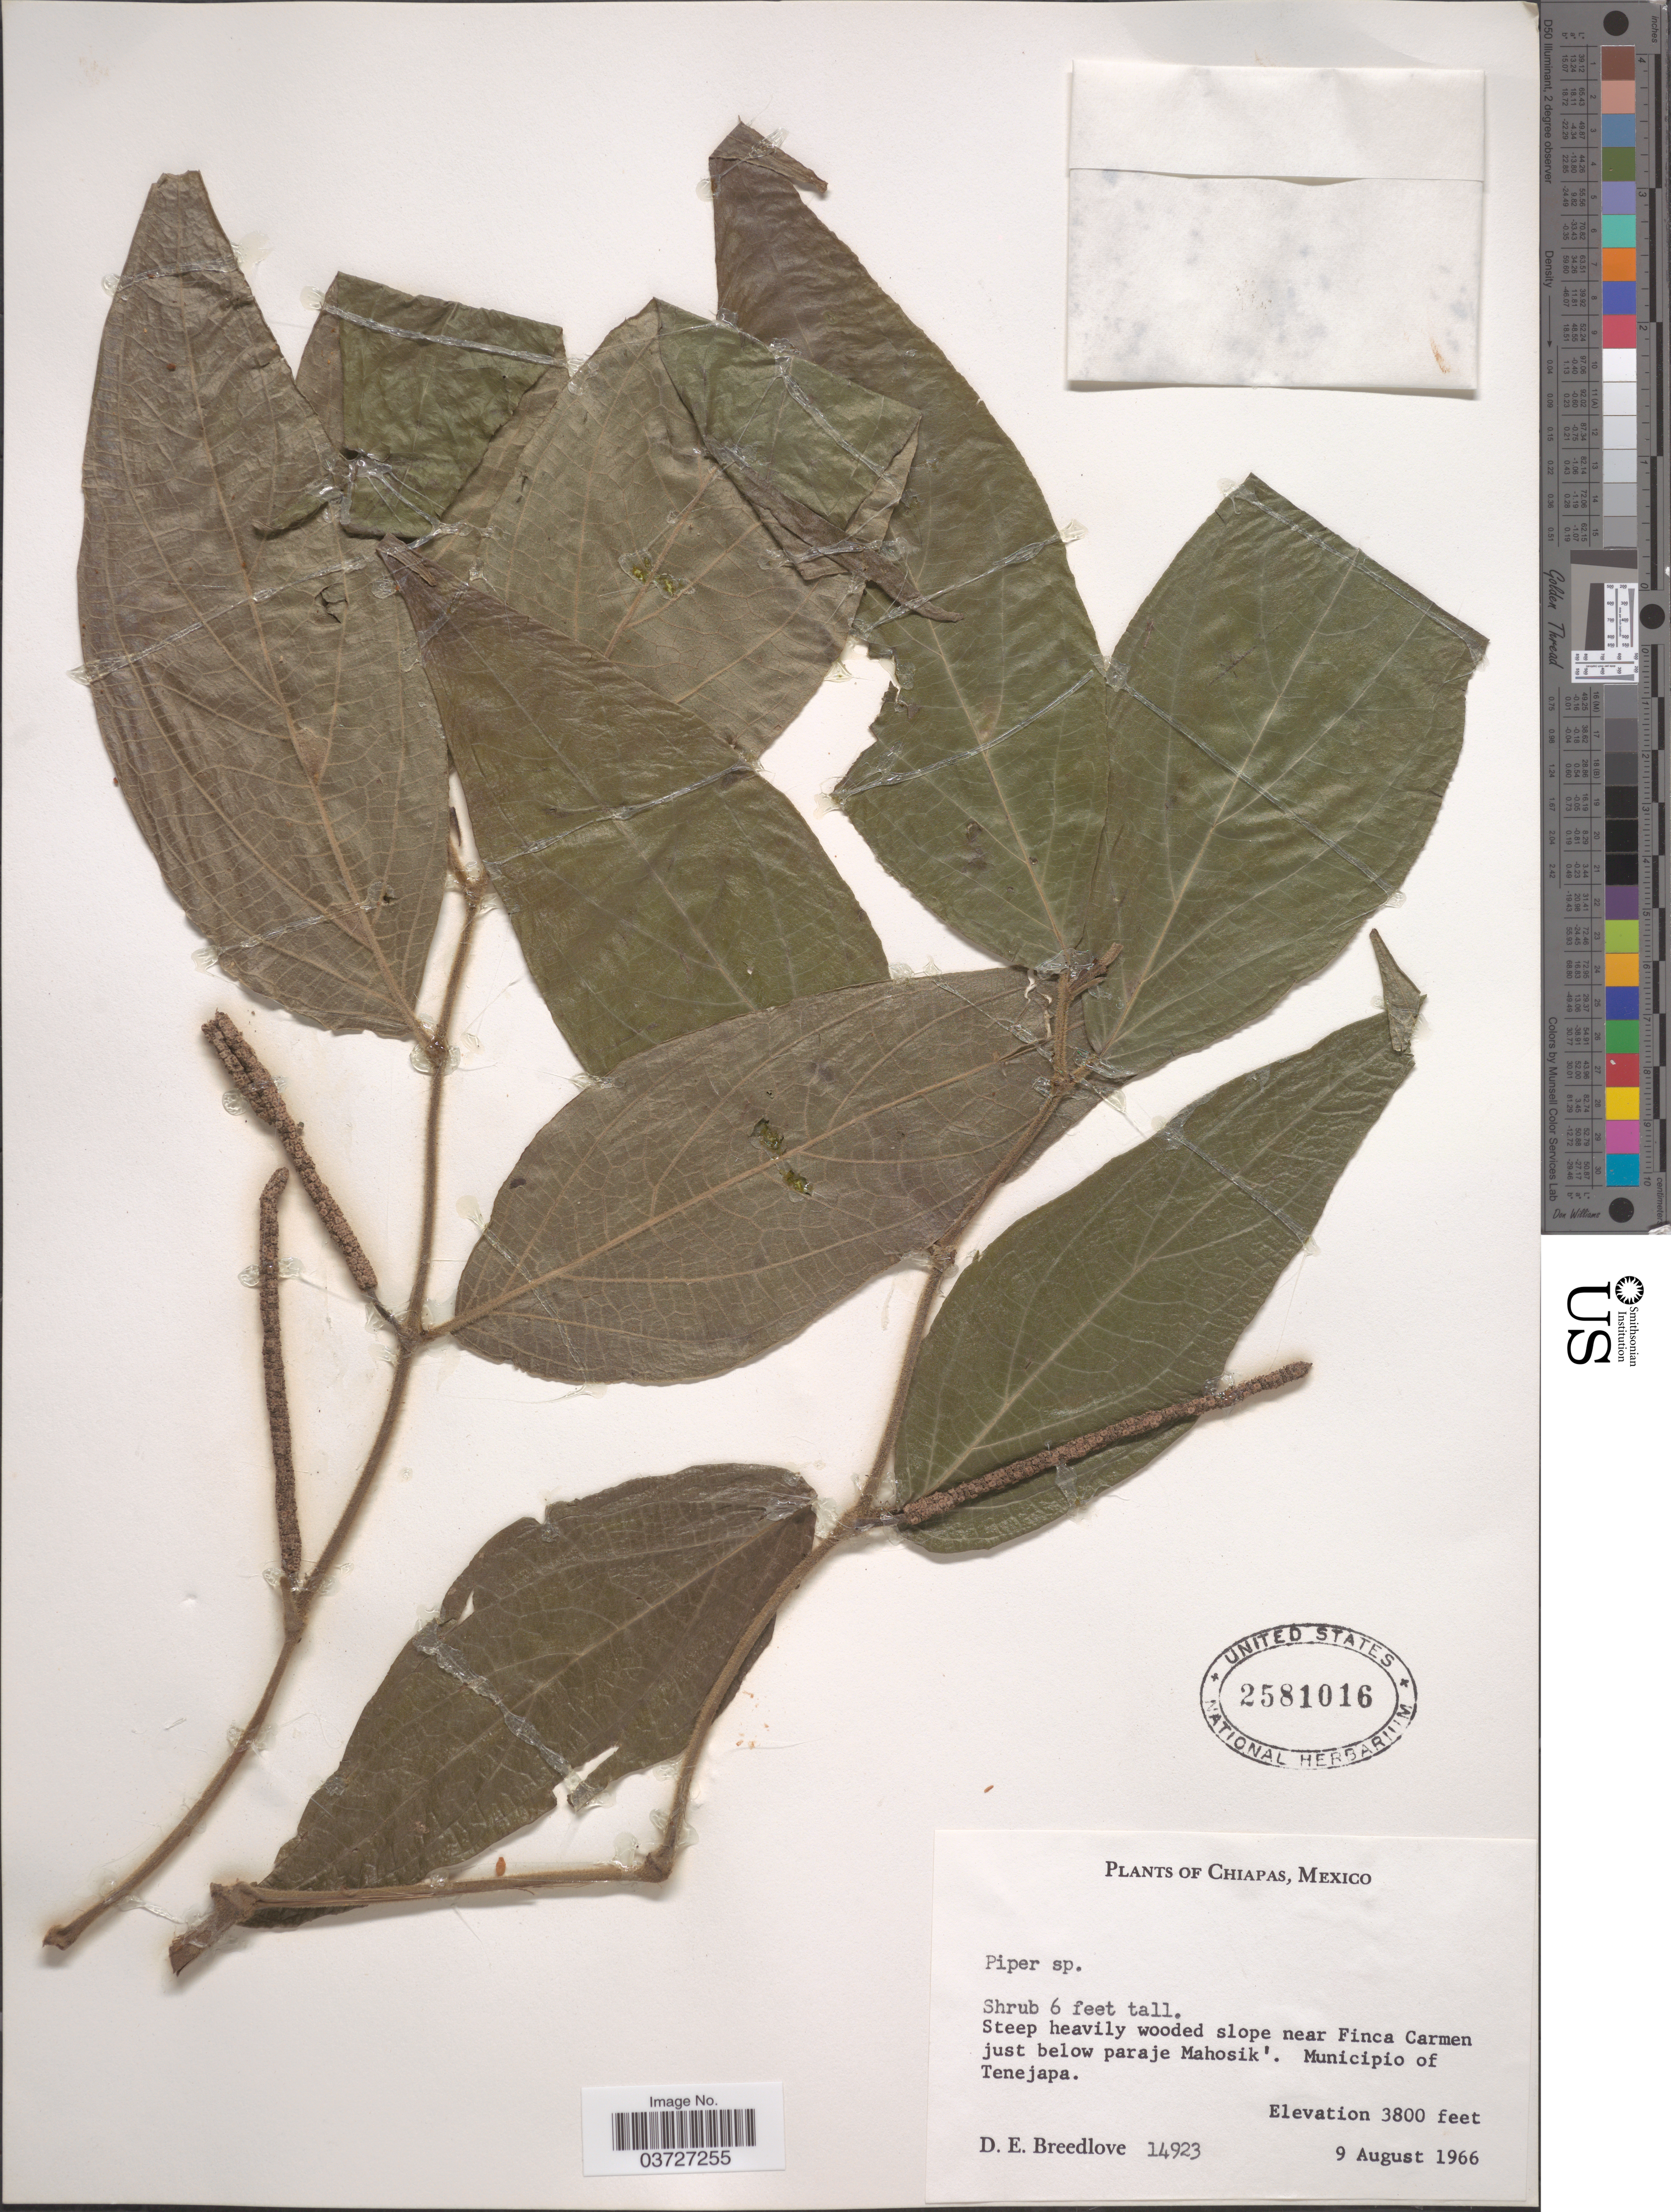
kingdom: Plantae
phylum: Tracheophyta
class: Magnoliopsida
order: Piperales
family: Piperaceae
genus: Piper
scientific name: Piper sp.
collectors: D. E. Breedlove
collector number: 14923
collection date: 1966-08-09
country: Mexico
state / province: Chiapas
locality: Steep heavily wooded slope near Finca Carmen just below paraje Mahosik'. Municipio of Tenejapa.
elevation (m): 1158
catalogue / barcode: US 2581016